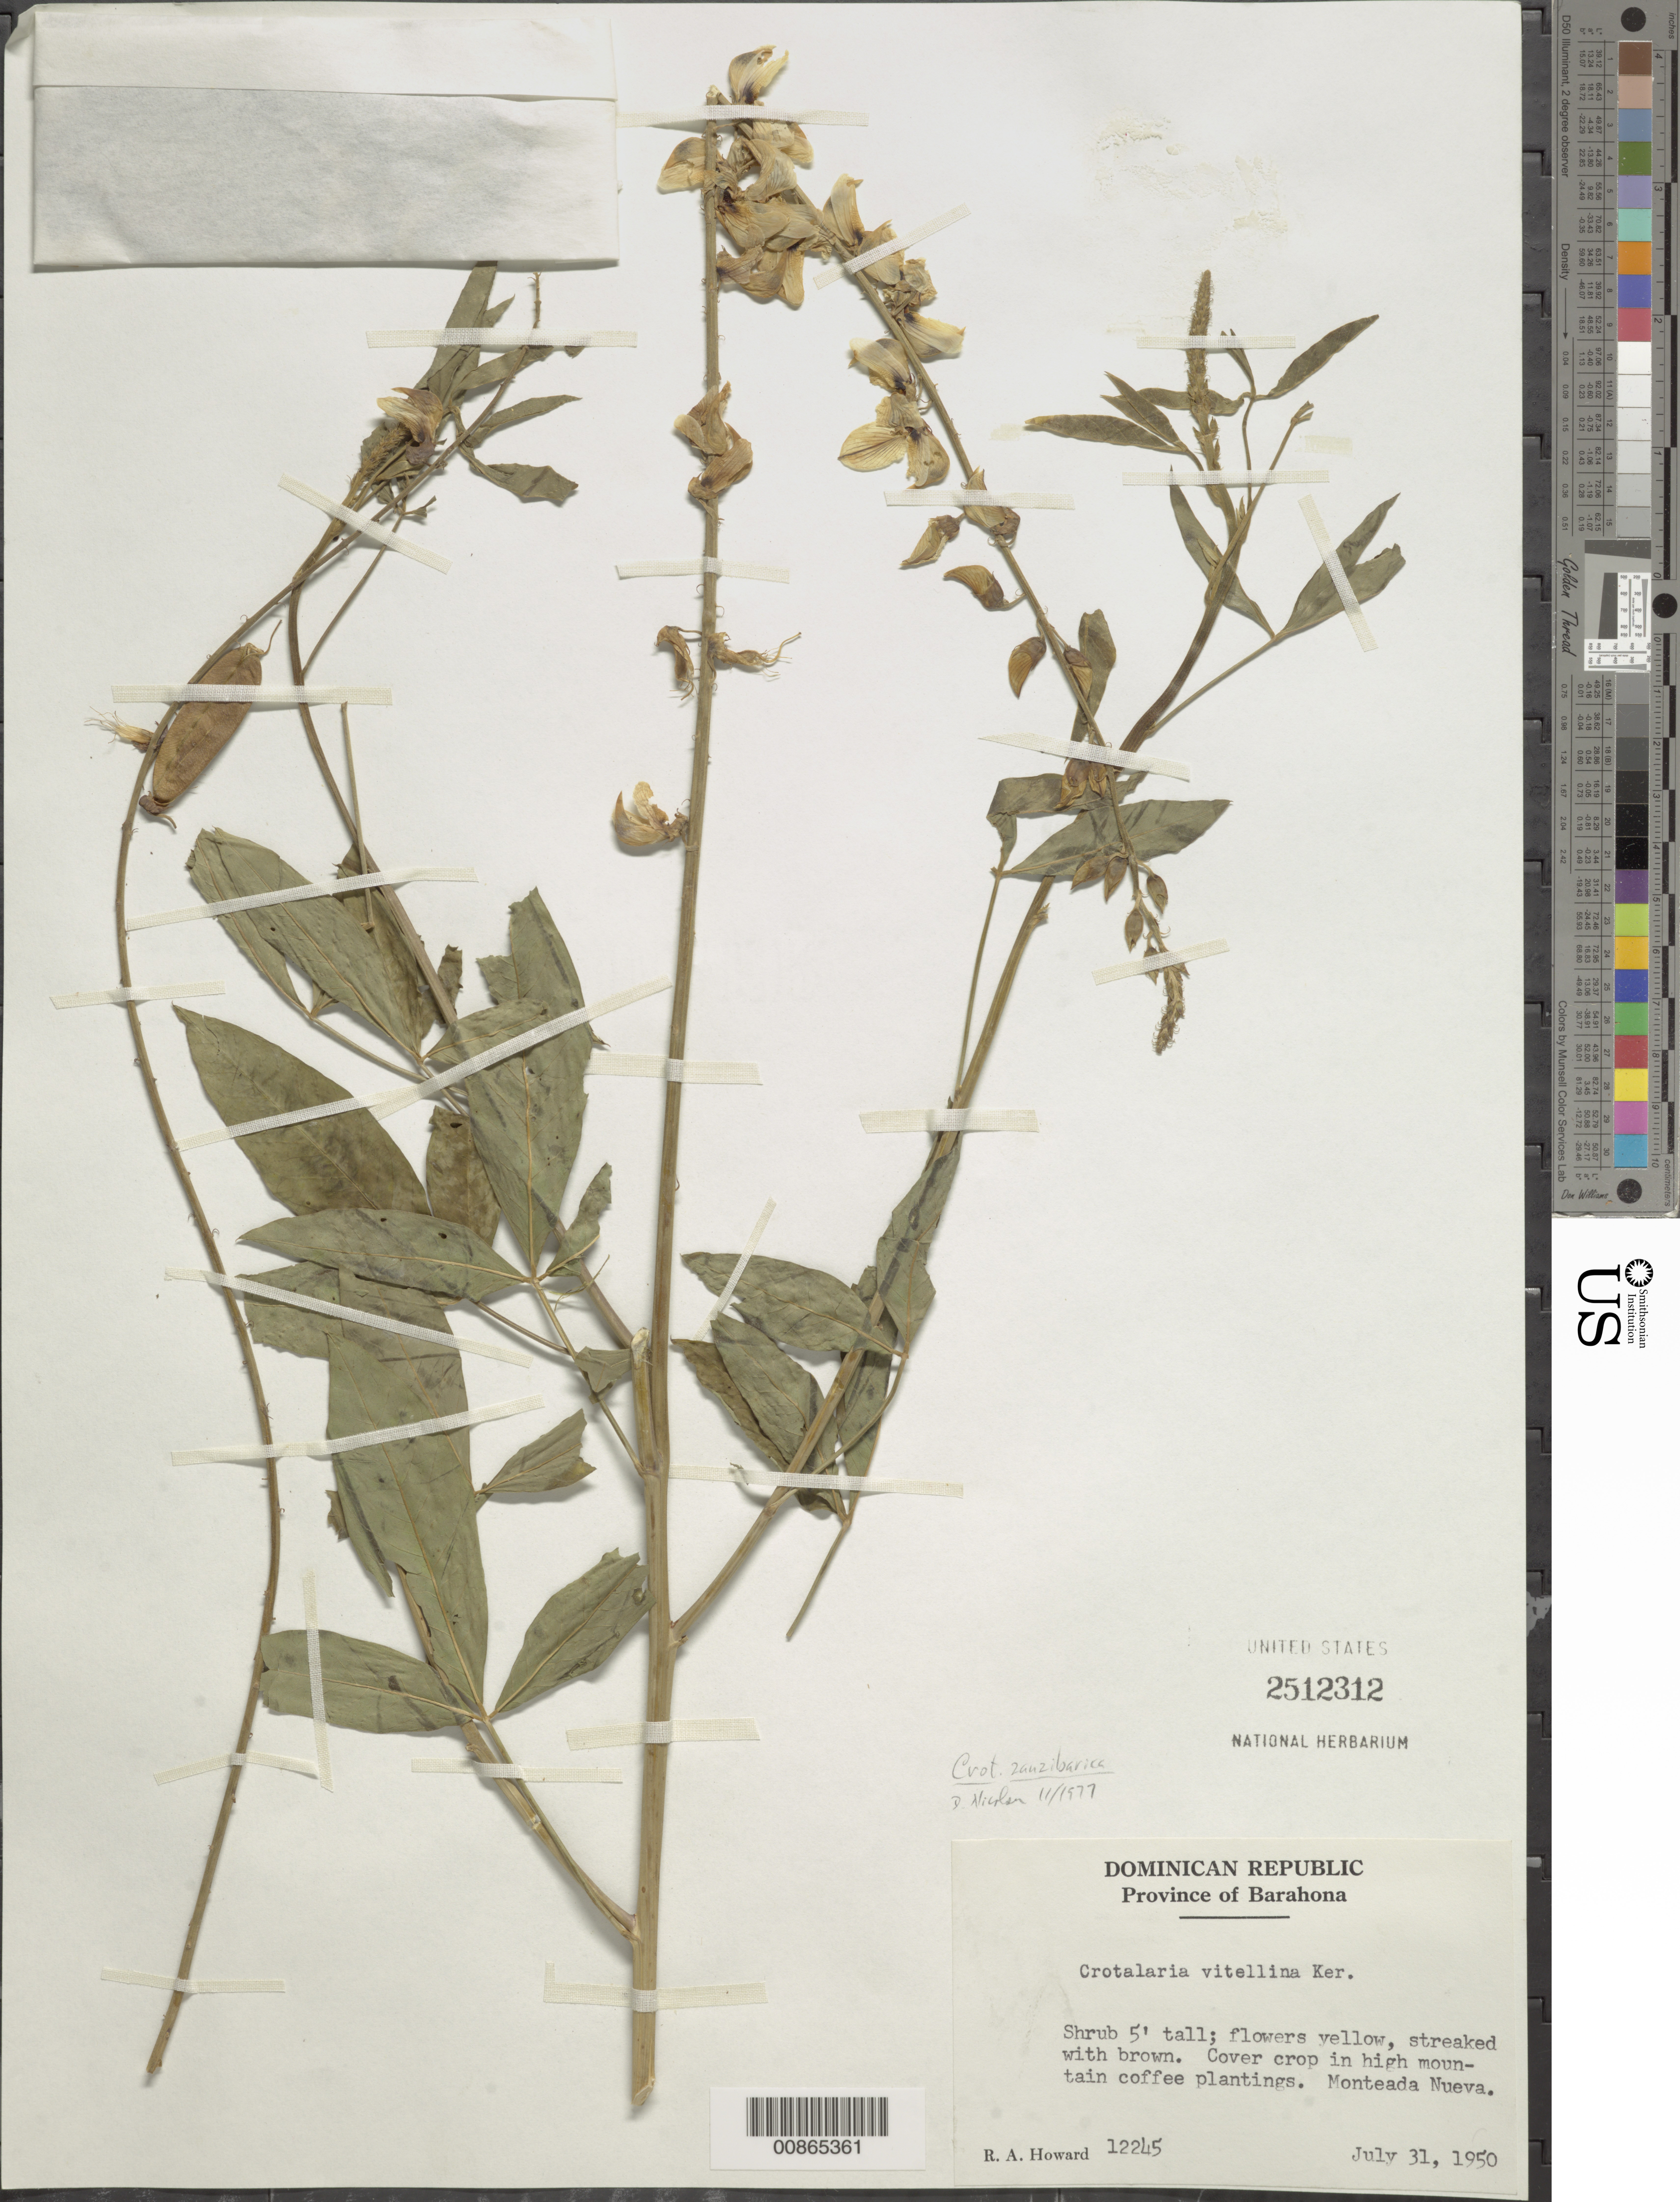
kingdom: Plantae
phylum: Tracheophyta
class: Magnoliopsida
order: Fabales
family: Fabaceae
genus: Crotalaria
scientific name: Crotalaria zanzibarica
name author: Benth.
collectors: R. A. Howard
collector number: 12245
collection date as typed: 31 Jul 1950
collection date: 1950-07-31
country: Dominican Republic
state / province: Barahona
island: Hispaniola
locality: Monteada Nueva.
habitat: In high mountain coffee planting.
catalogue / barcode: US 2512312